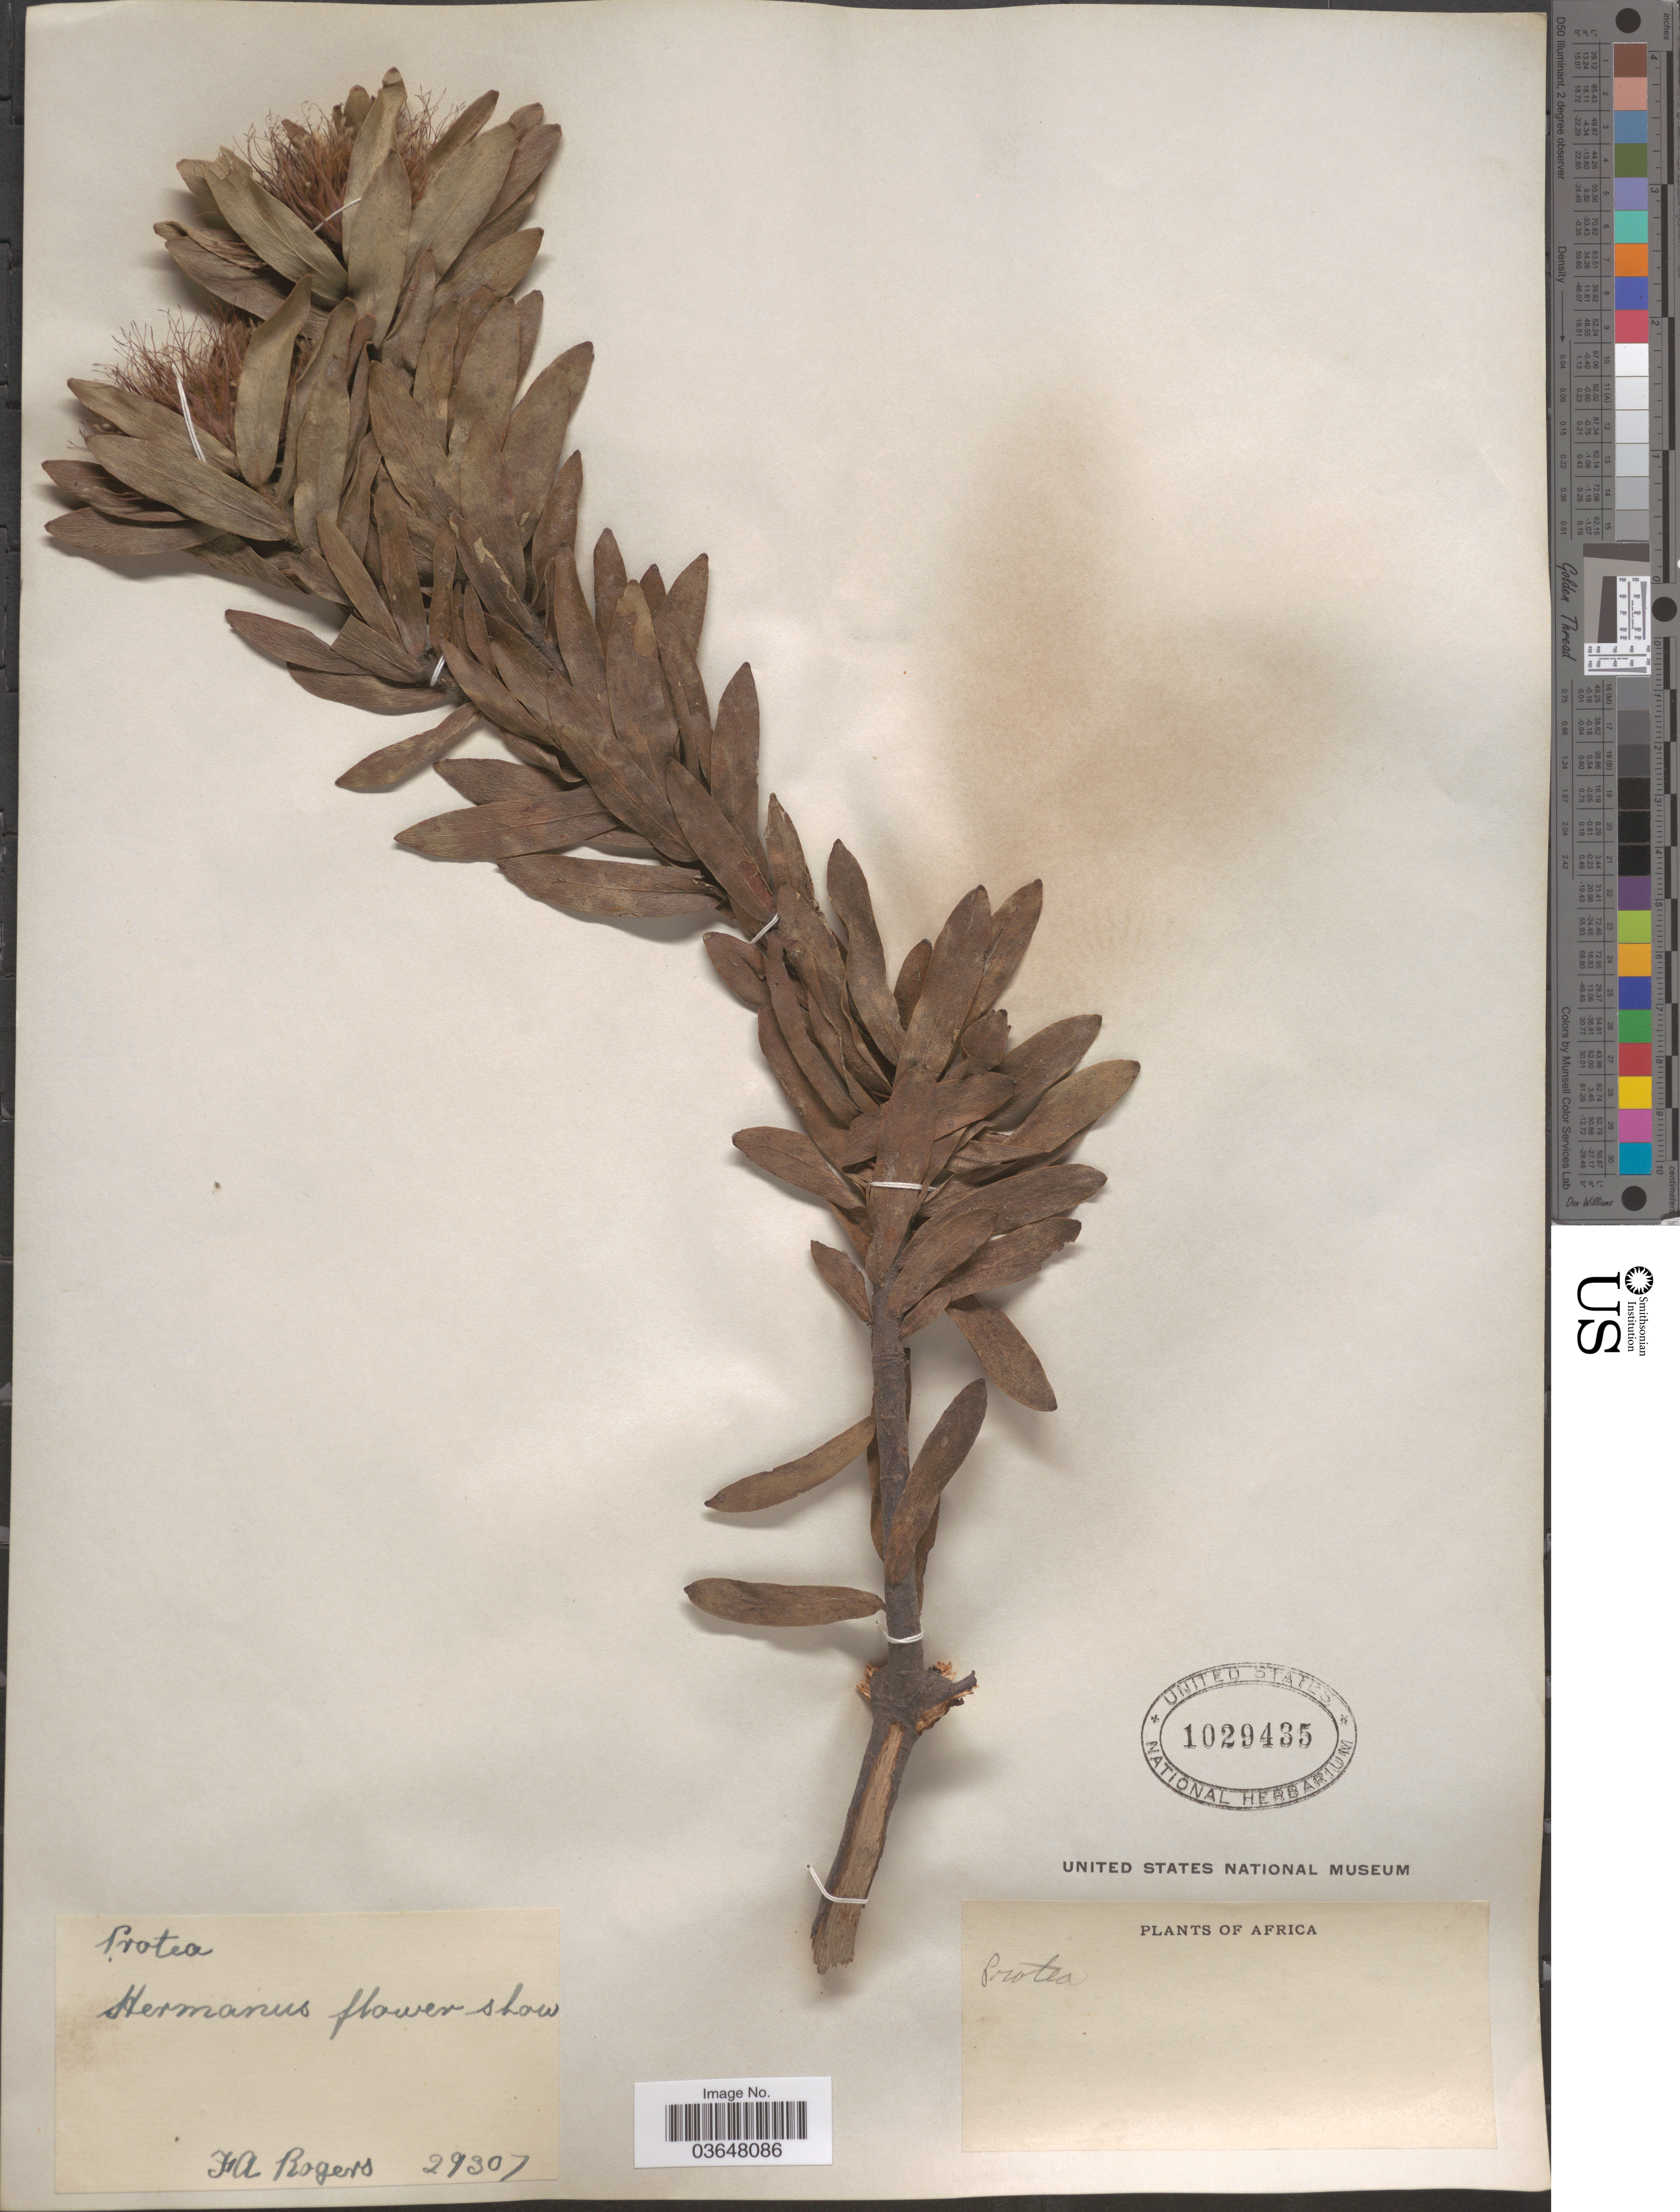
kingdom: Plantae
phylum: Tracheophyta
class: Magnoliopsida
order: Proteales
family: Proteaceae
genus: Protea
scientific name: Protea sp.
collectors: F. A. Rogers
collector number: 29307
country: South Africa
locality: Hermanus flower show [unsure placement] Africa.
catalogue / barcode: US 1029435